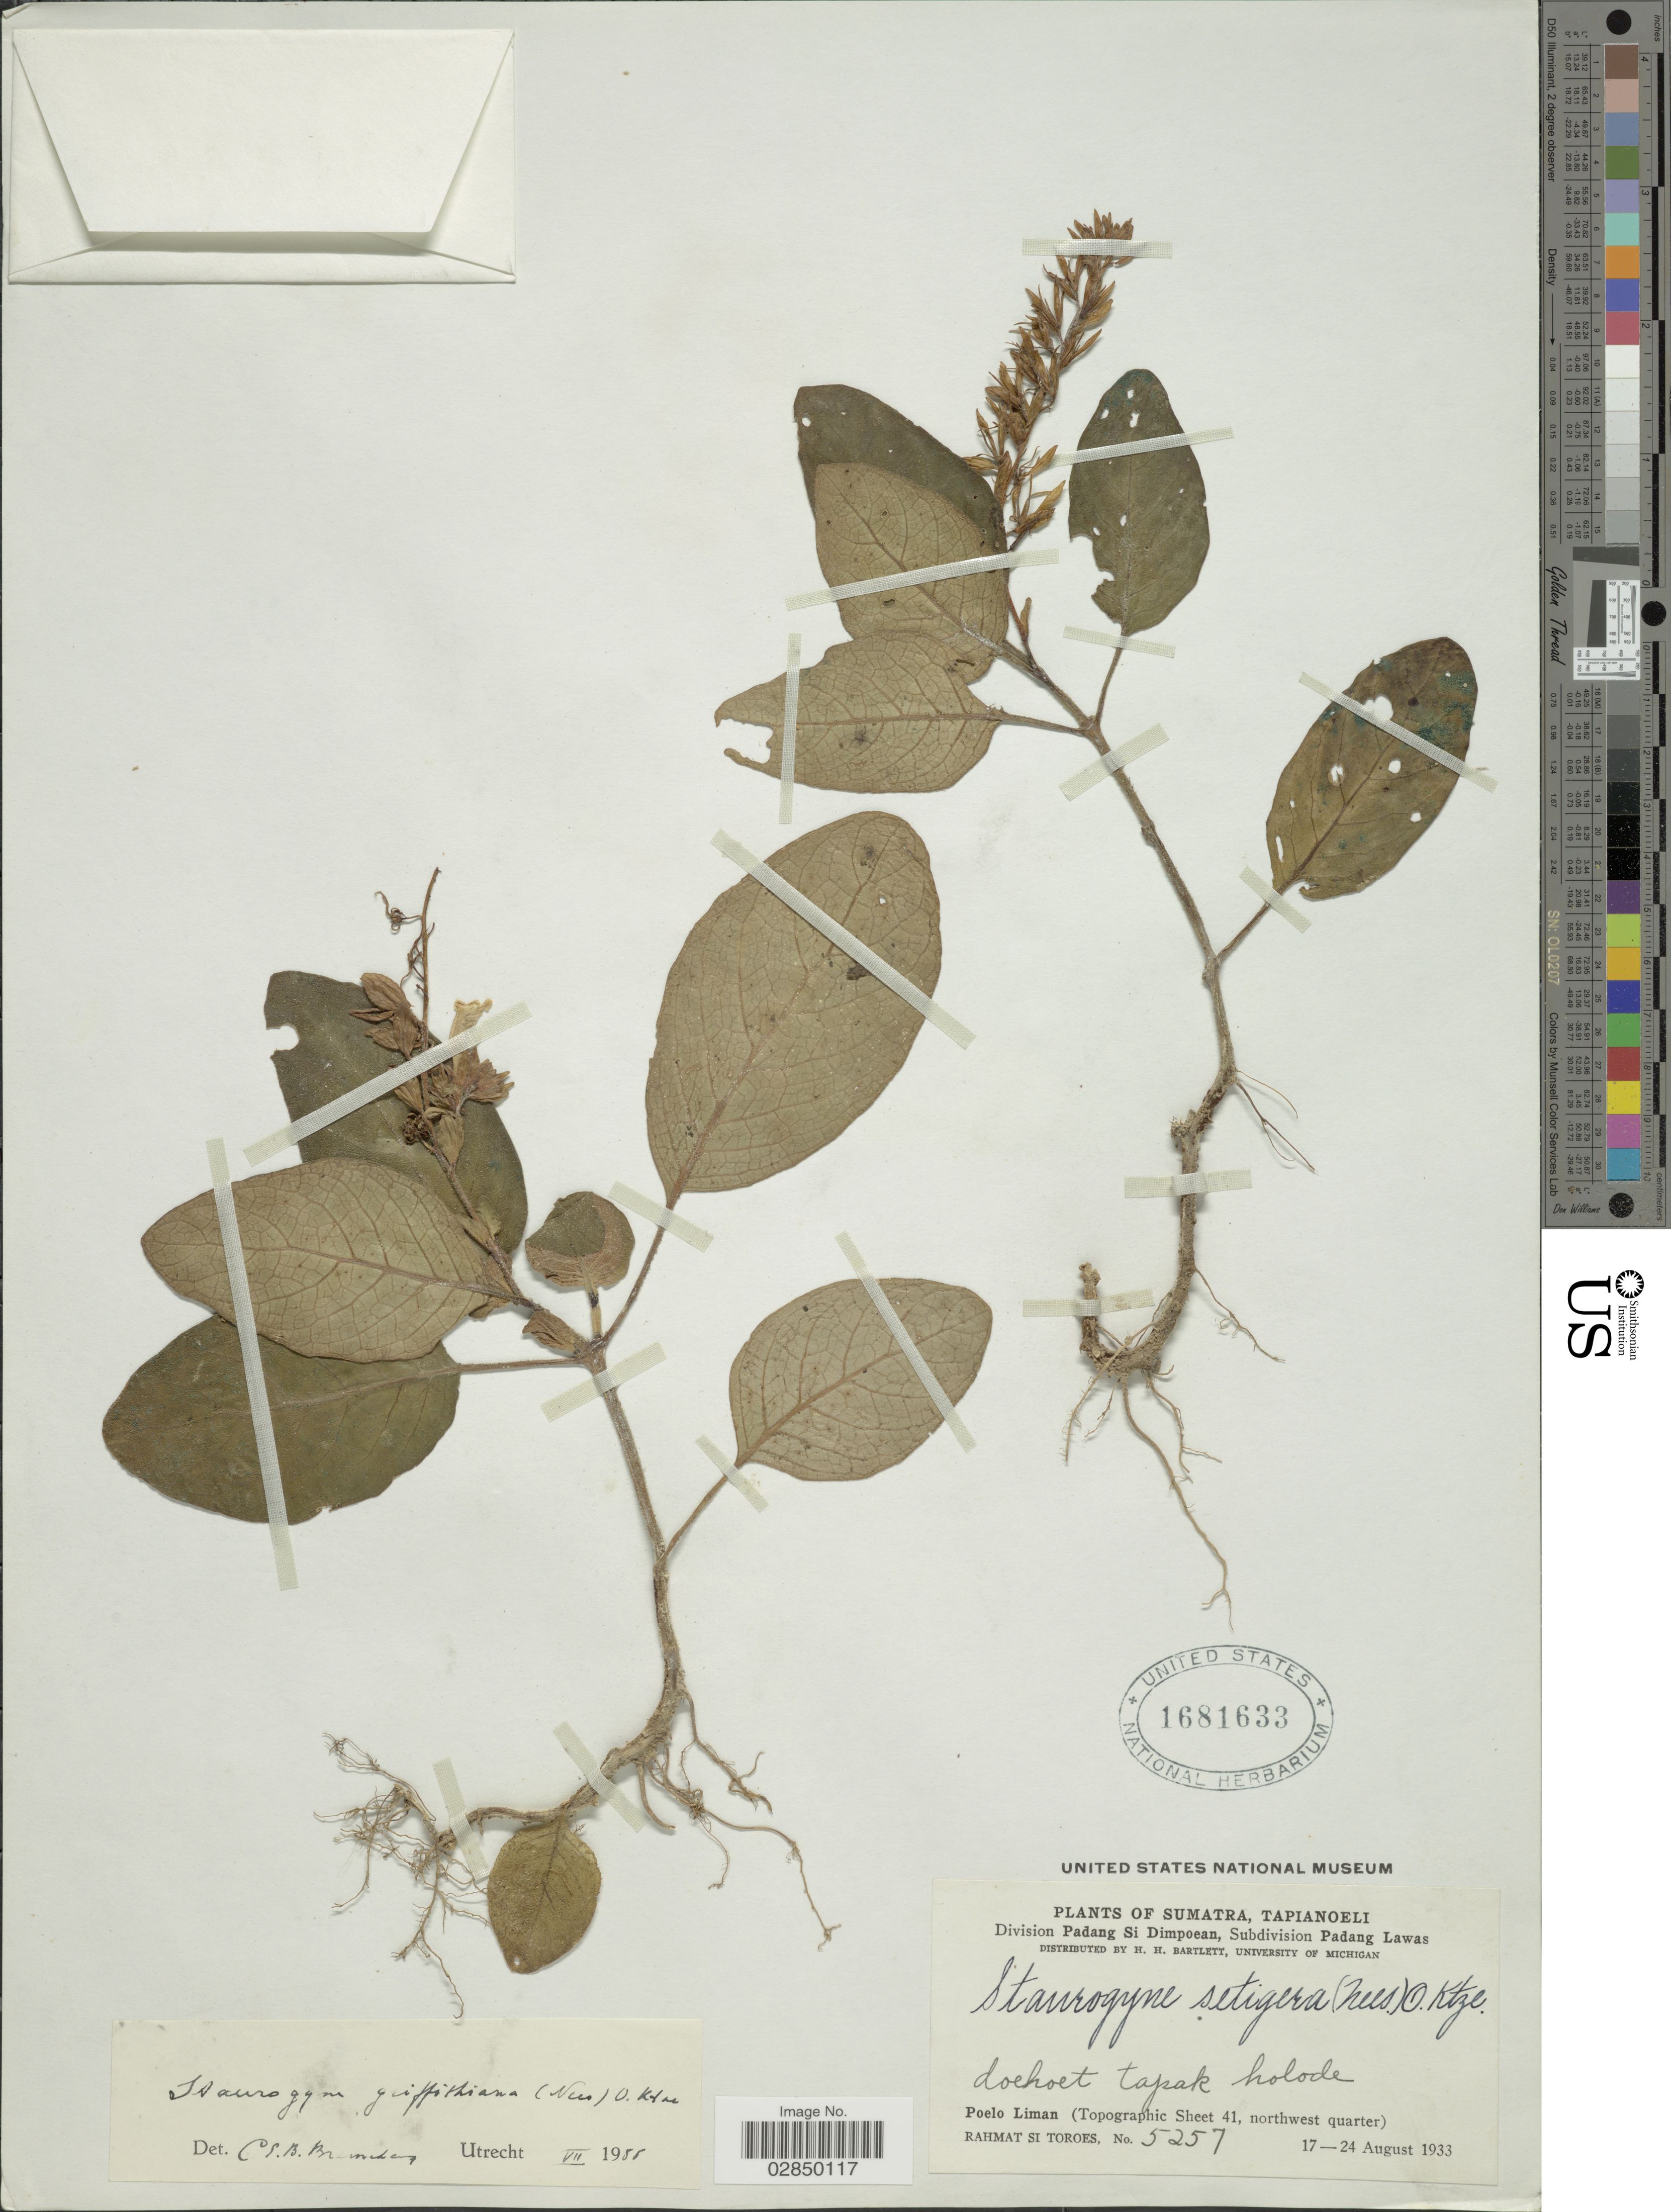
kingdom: Plantae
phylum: Tracheophyta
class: Magnoliopsida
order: Lamiales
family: Acanthaceae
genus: Staurogyne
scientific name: Staurogyne griffithiana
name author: Kuntze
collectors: Rahmat Si Boeea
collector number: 5257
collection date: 1933-08-17/1933-08-21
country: Indonesia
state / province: Sumatra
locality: Tapianoeli. Division Padang Si Dimpoean, Subdivision Padang Lawas. Poelo Liman (Topographic Sheet 41, northwest quarter).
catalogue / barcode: US 1681633